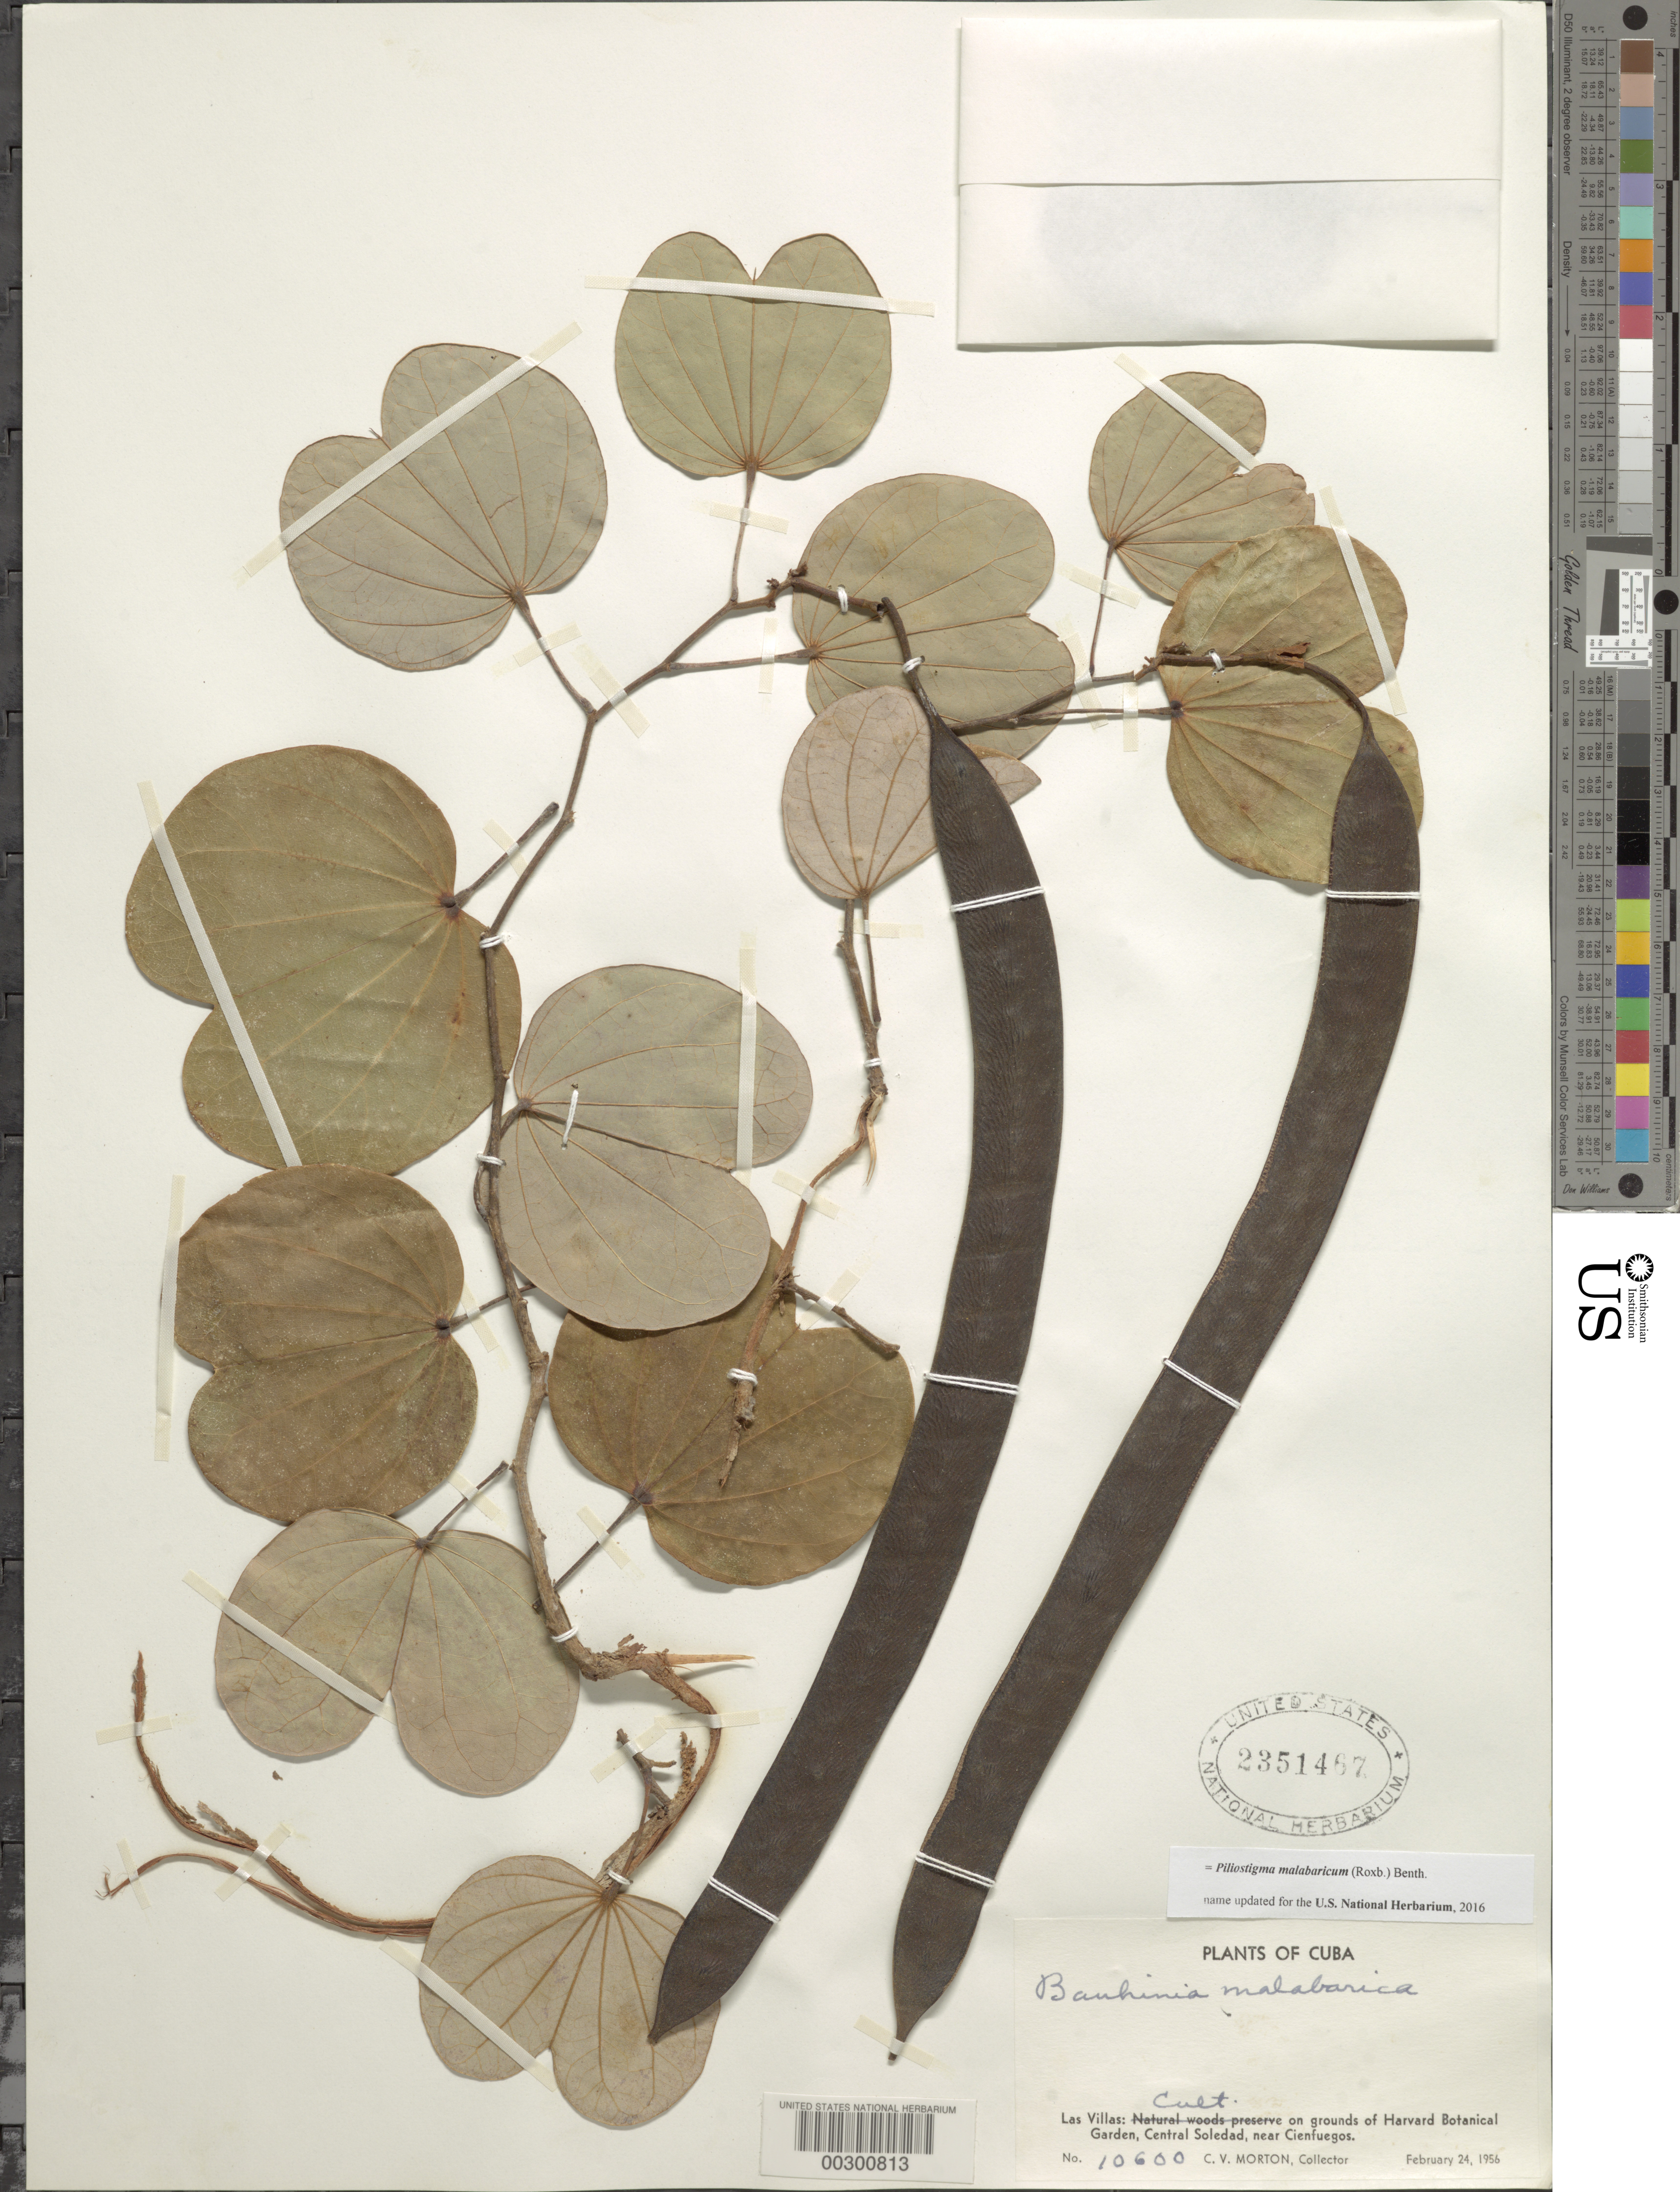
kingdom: Plantae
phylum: Tracheophyta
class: Magnoliopsida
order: Fabales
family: Fabaceae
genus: Piliostigma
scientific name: Piliostigma malabaricum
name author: (Roxb.) Benth.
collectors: C. V. Morton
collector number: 10600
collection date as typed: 24 Feb 1956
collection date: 1956-02-24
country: Cuba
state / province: Las Villas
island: Greater Antilles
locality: On grounds of harvard botanical garden, central soledad, near cienfuegos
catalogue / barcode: US 2351467